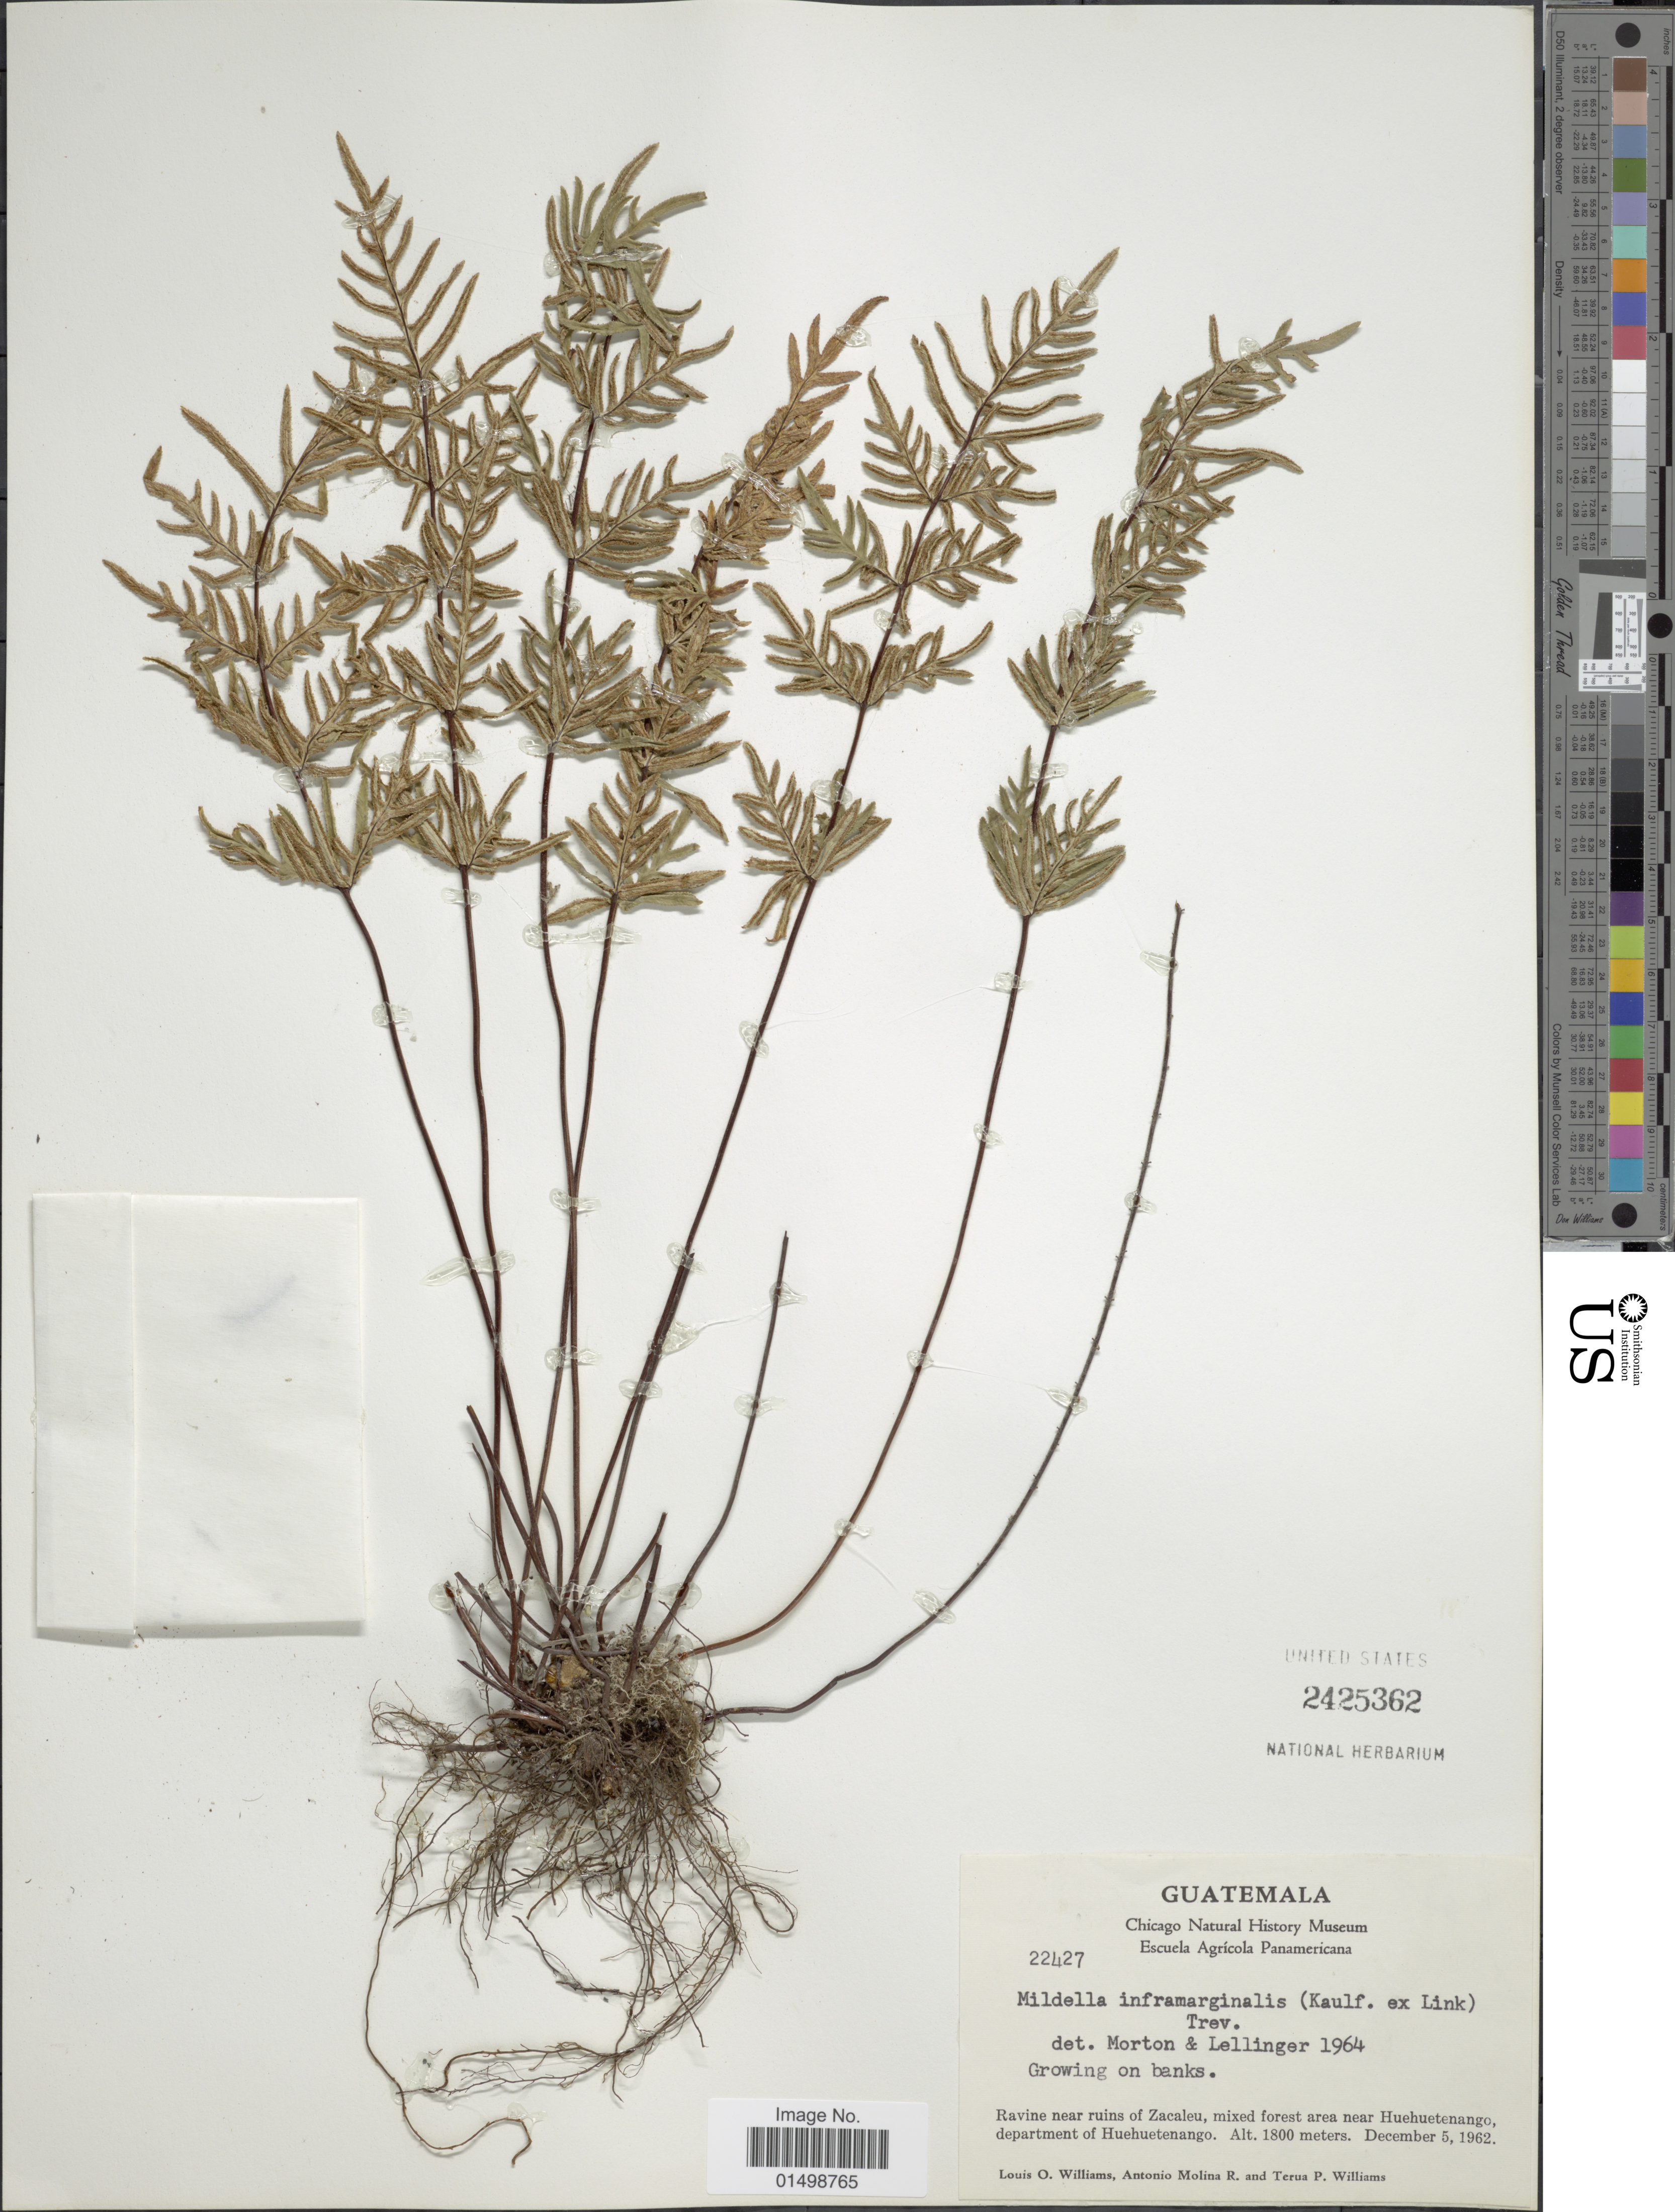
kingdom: Plantae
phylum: Tracheophyta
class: Polypodiopsida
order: Polypodiales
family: Pteridaceae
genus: Cheilanthes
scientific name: Cheilanthes intramarginalis var. serratifolia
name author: (Kaulf.) Hook.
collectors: L. O. Williams, A. R. Molina & T. P. Williams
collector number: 22427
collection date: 1962-12-05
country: Guatemala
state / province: Huehuetenango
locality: Escuela Agricola Panamericana, ravine near ruins of Zacaleu, mixed forest are near Huehuetenango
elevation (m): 1800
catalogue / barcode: US 2425362